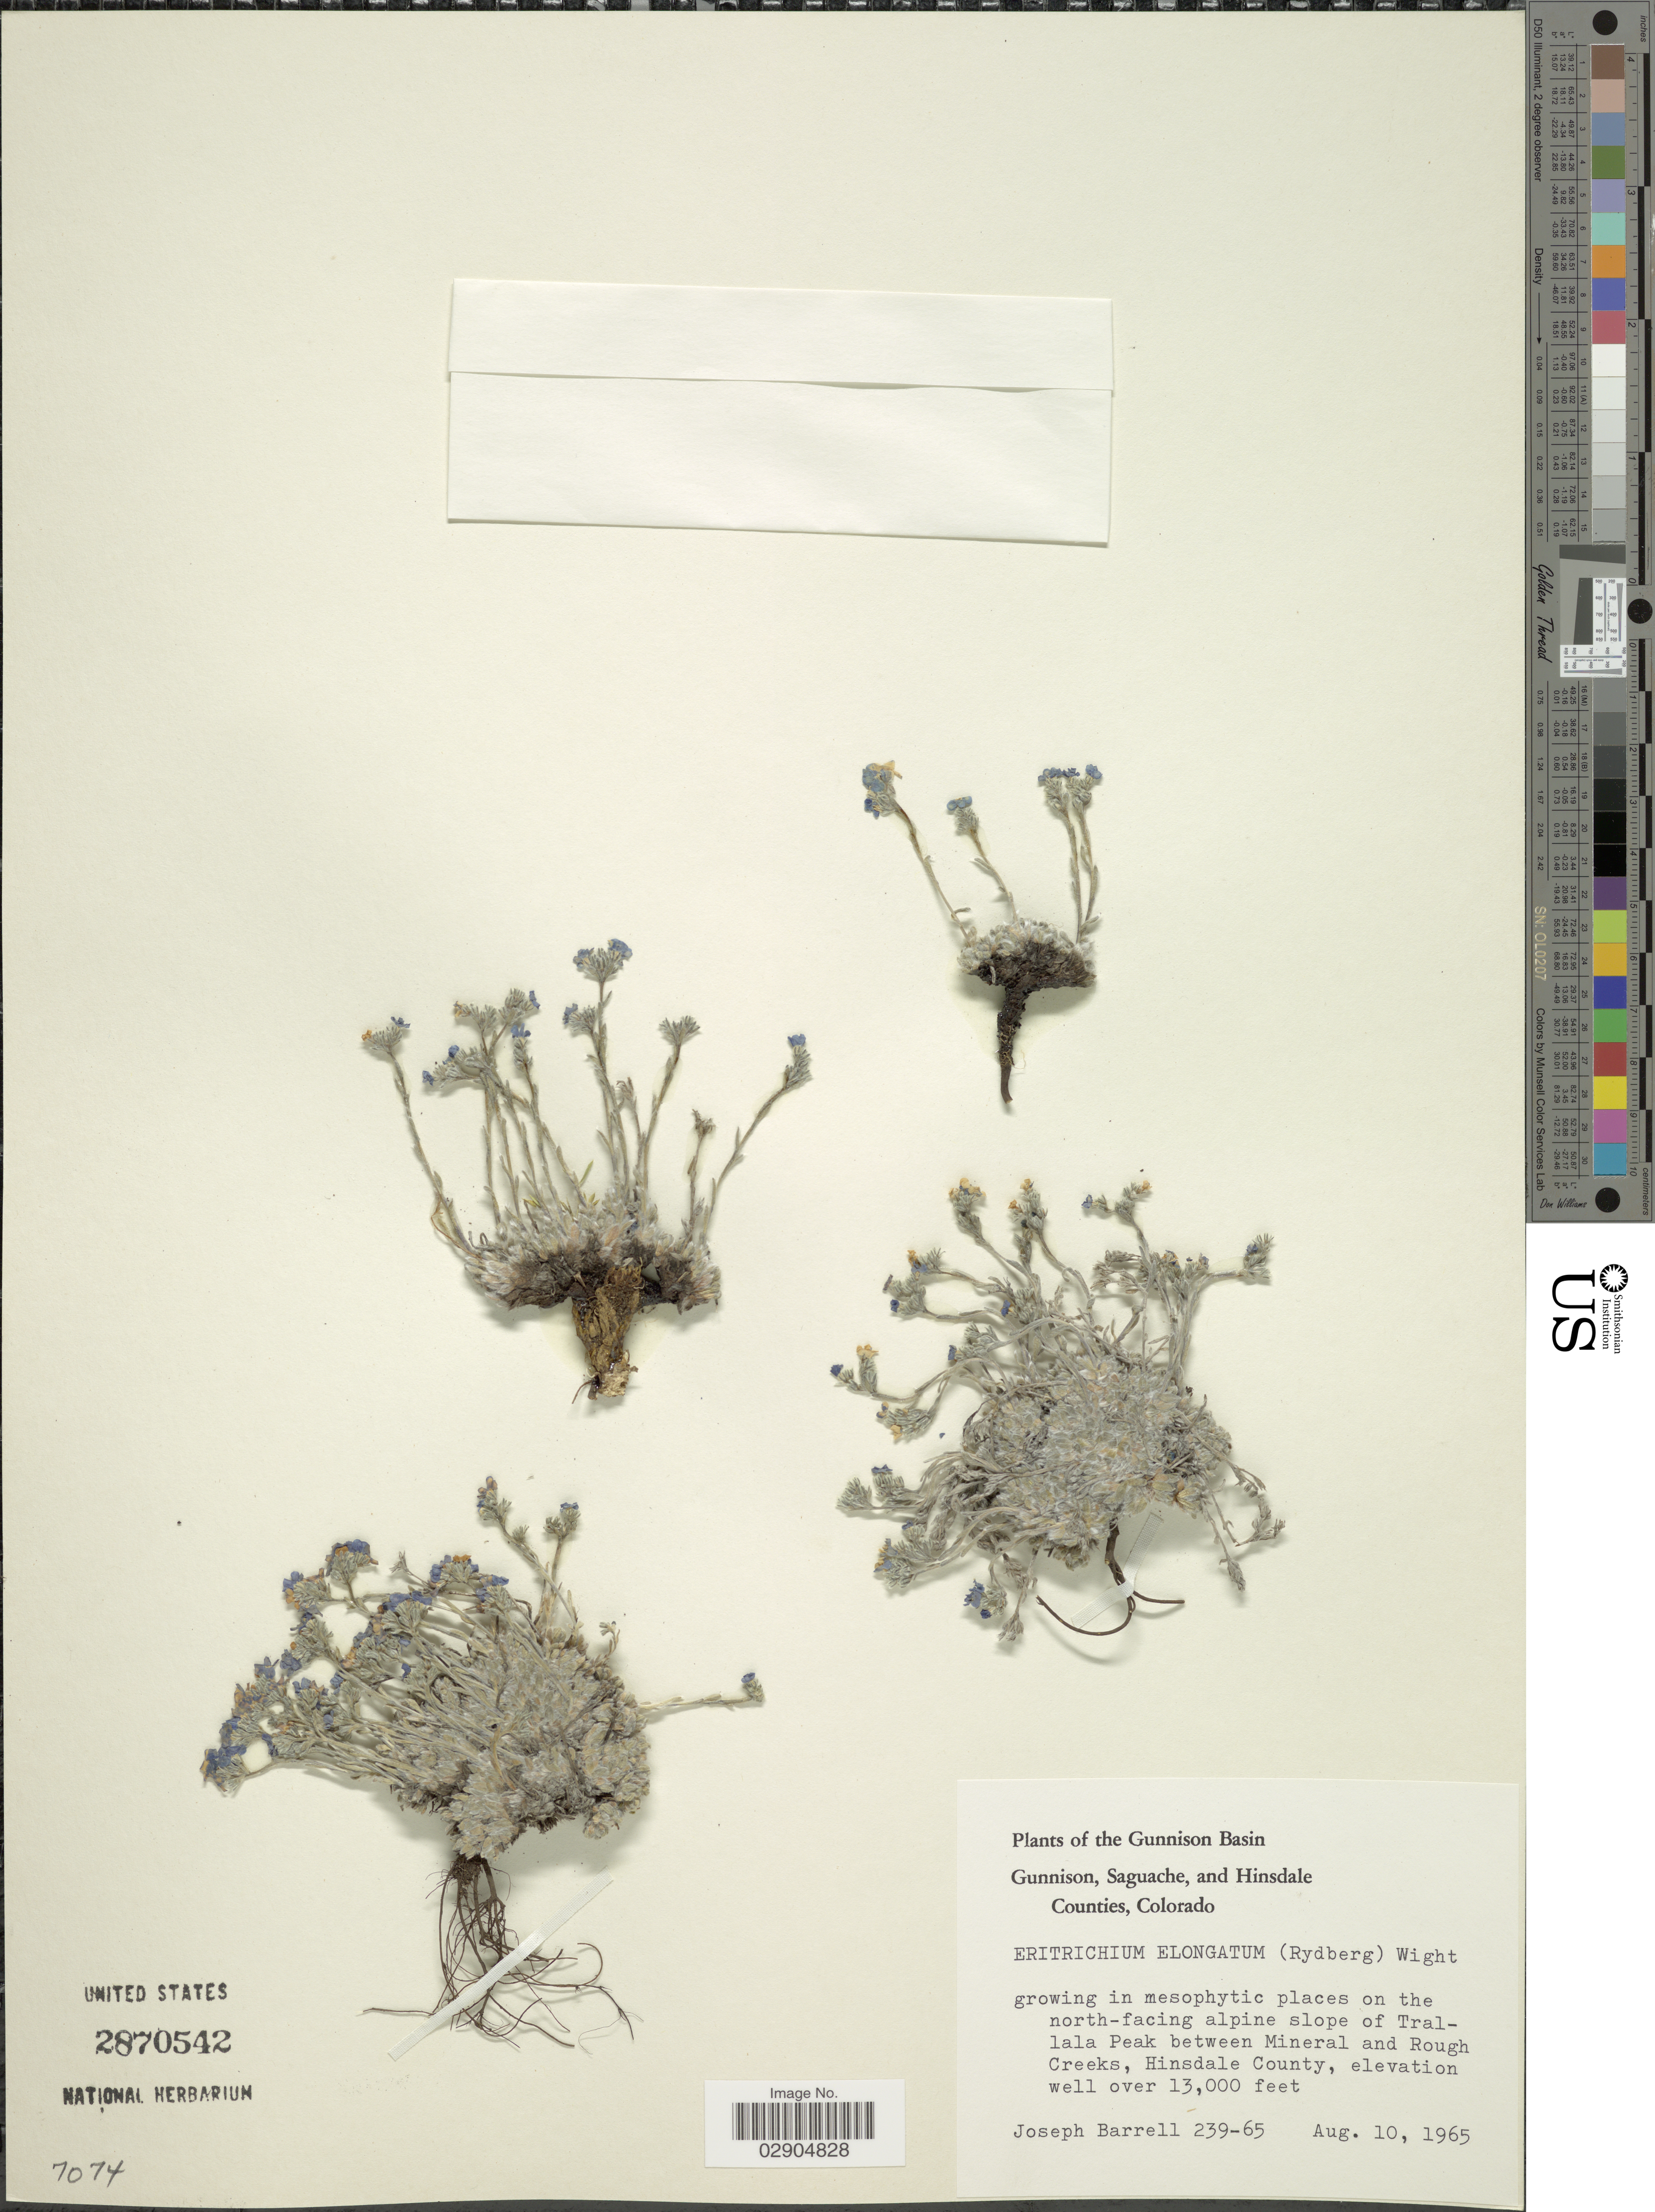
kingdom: Plantae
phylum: Tracheophyta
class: Magnoliopsida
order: Boraginales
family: Boraginaceae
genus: Eritrichium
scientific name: Eritrichium elongatum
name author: (Rydb.) W. Wight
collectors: J. Barrell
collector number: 239-65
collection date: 1965-08-10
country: United States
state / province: Colorado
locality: The Gunnison Basin, Gunnison, Saguache, and Hinsdale Counties, Colorado, places on the north-facing alpine slope of Trallala Peak between Mineral and Rough Creeks, Hinsdale County.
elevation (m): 3962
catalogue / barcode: US 2870542